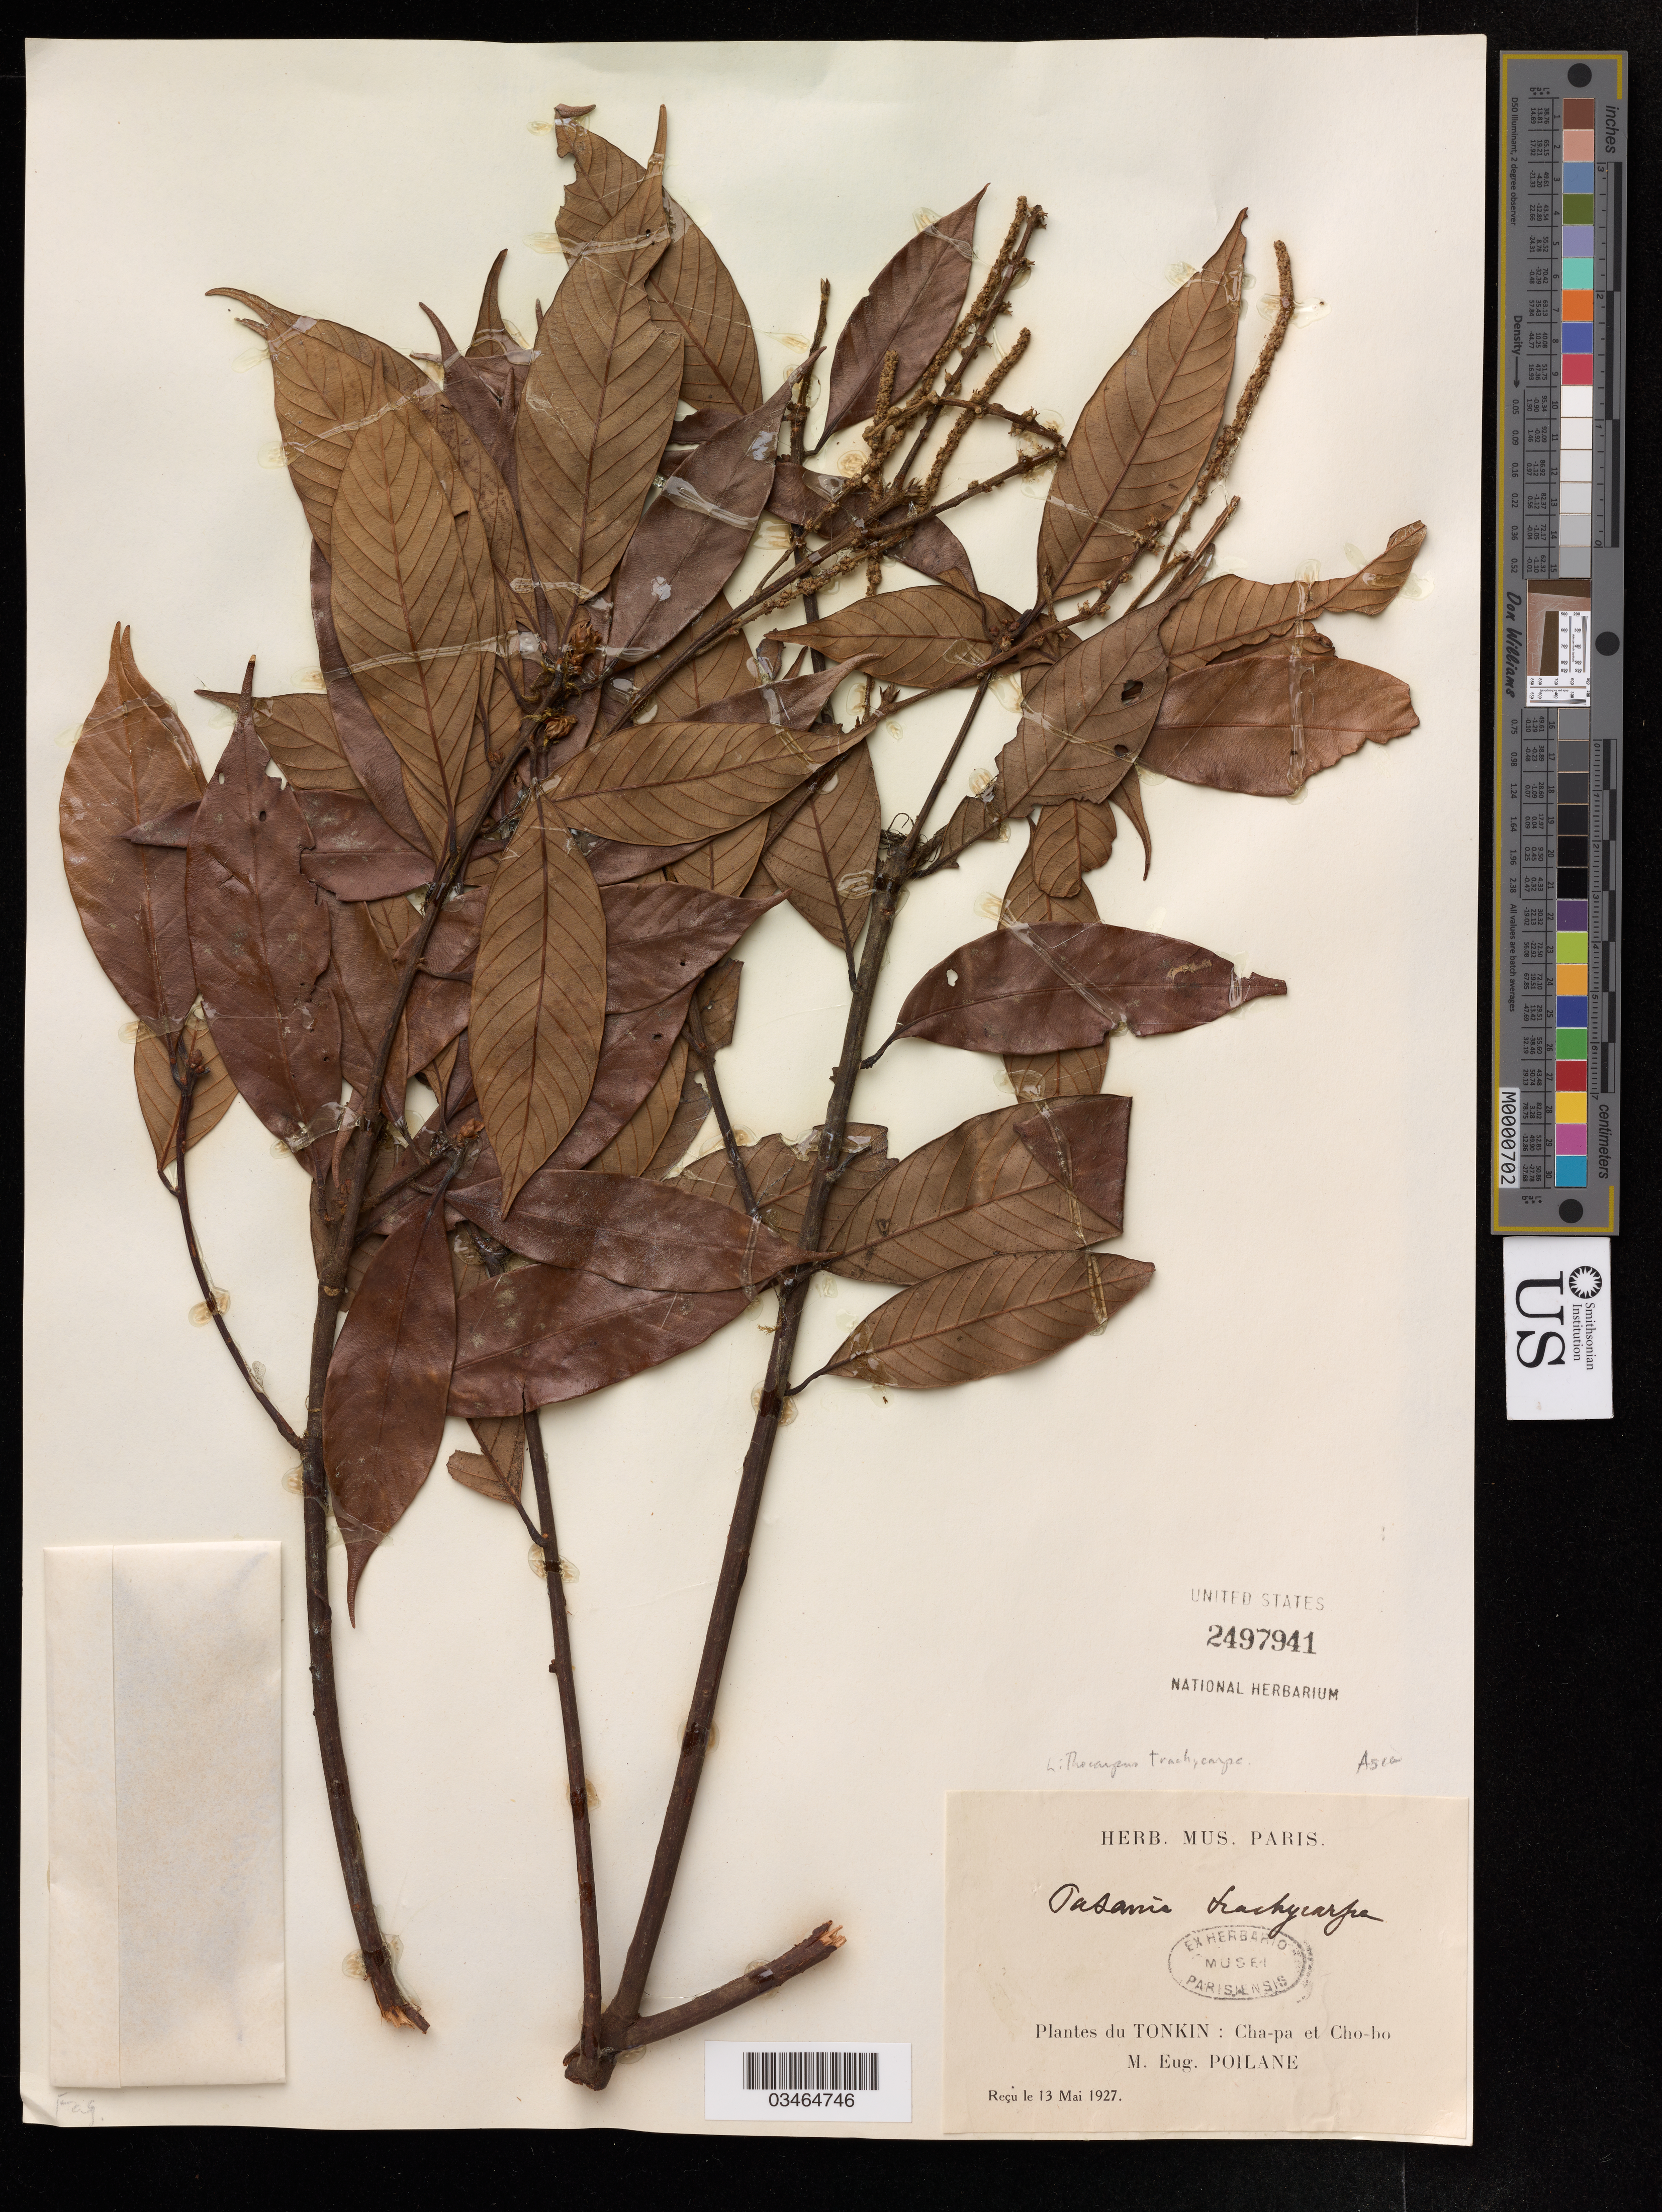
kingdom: Plantae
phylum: Tracheophyta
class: Magnoliopsida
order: Fagales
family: Fagaceae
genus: Lithocarpus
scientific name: Lithocarpus trachycarpus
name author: (Hickel & A. Camus) A. Camus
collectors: E. Poilaine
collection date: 1927-05-13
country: Vietnam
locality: Asia, Tonkin: Cha-pa et Cho-bo.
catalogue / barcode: US 2497941